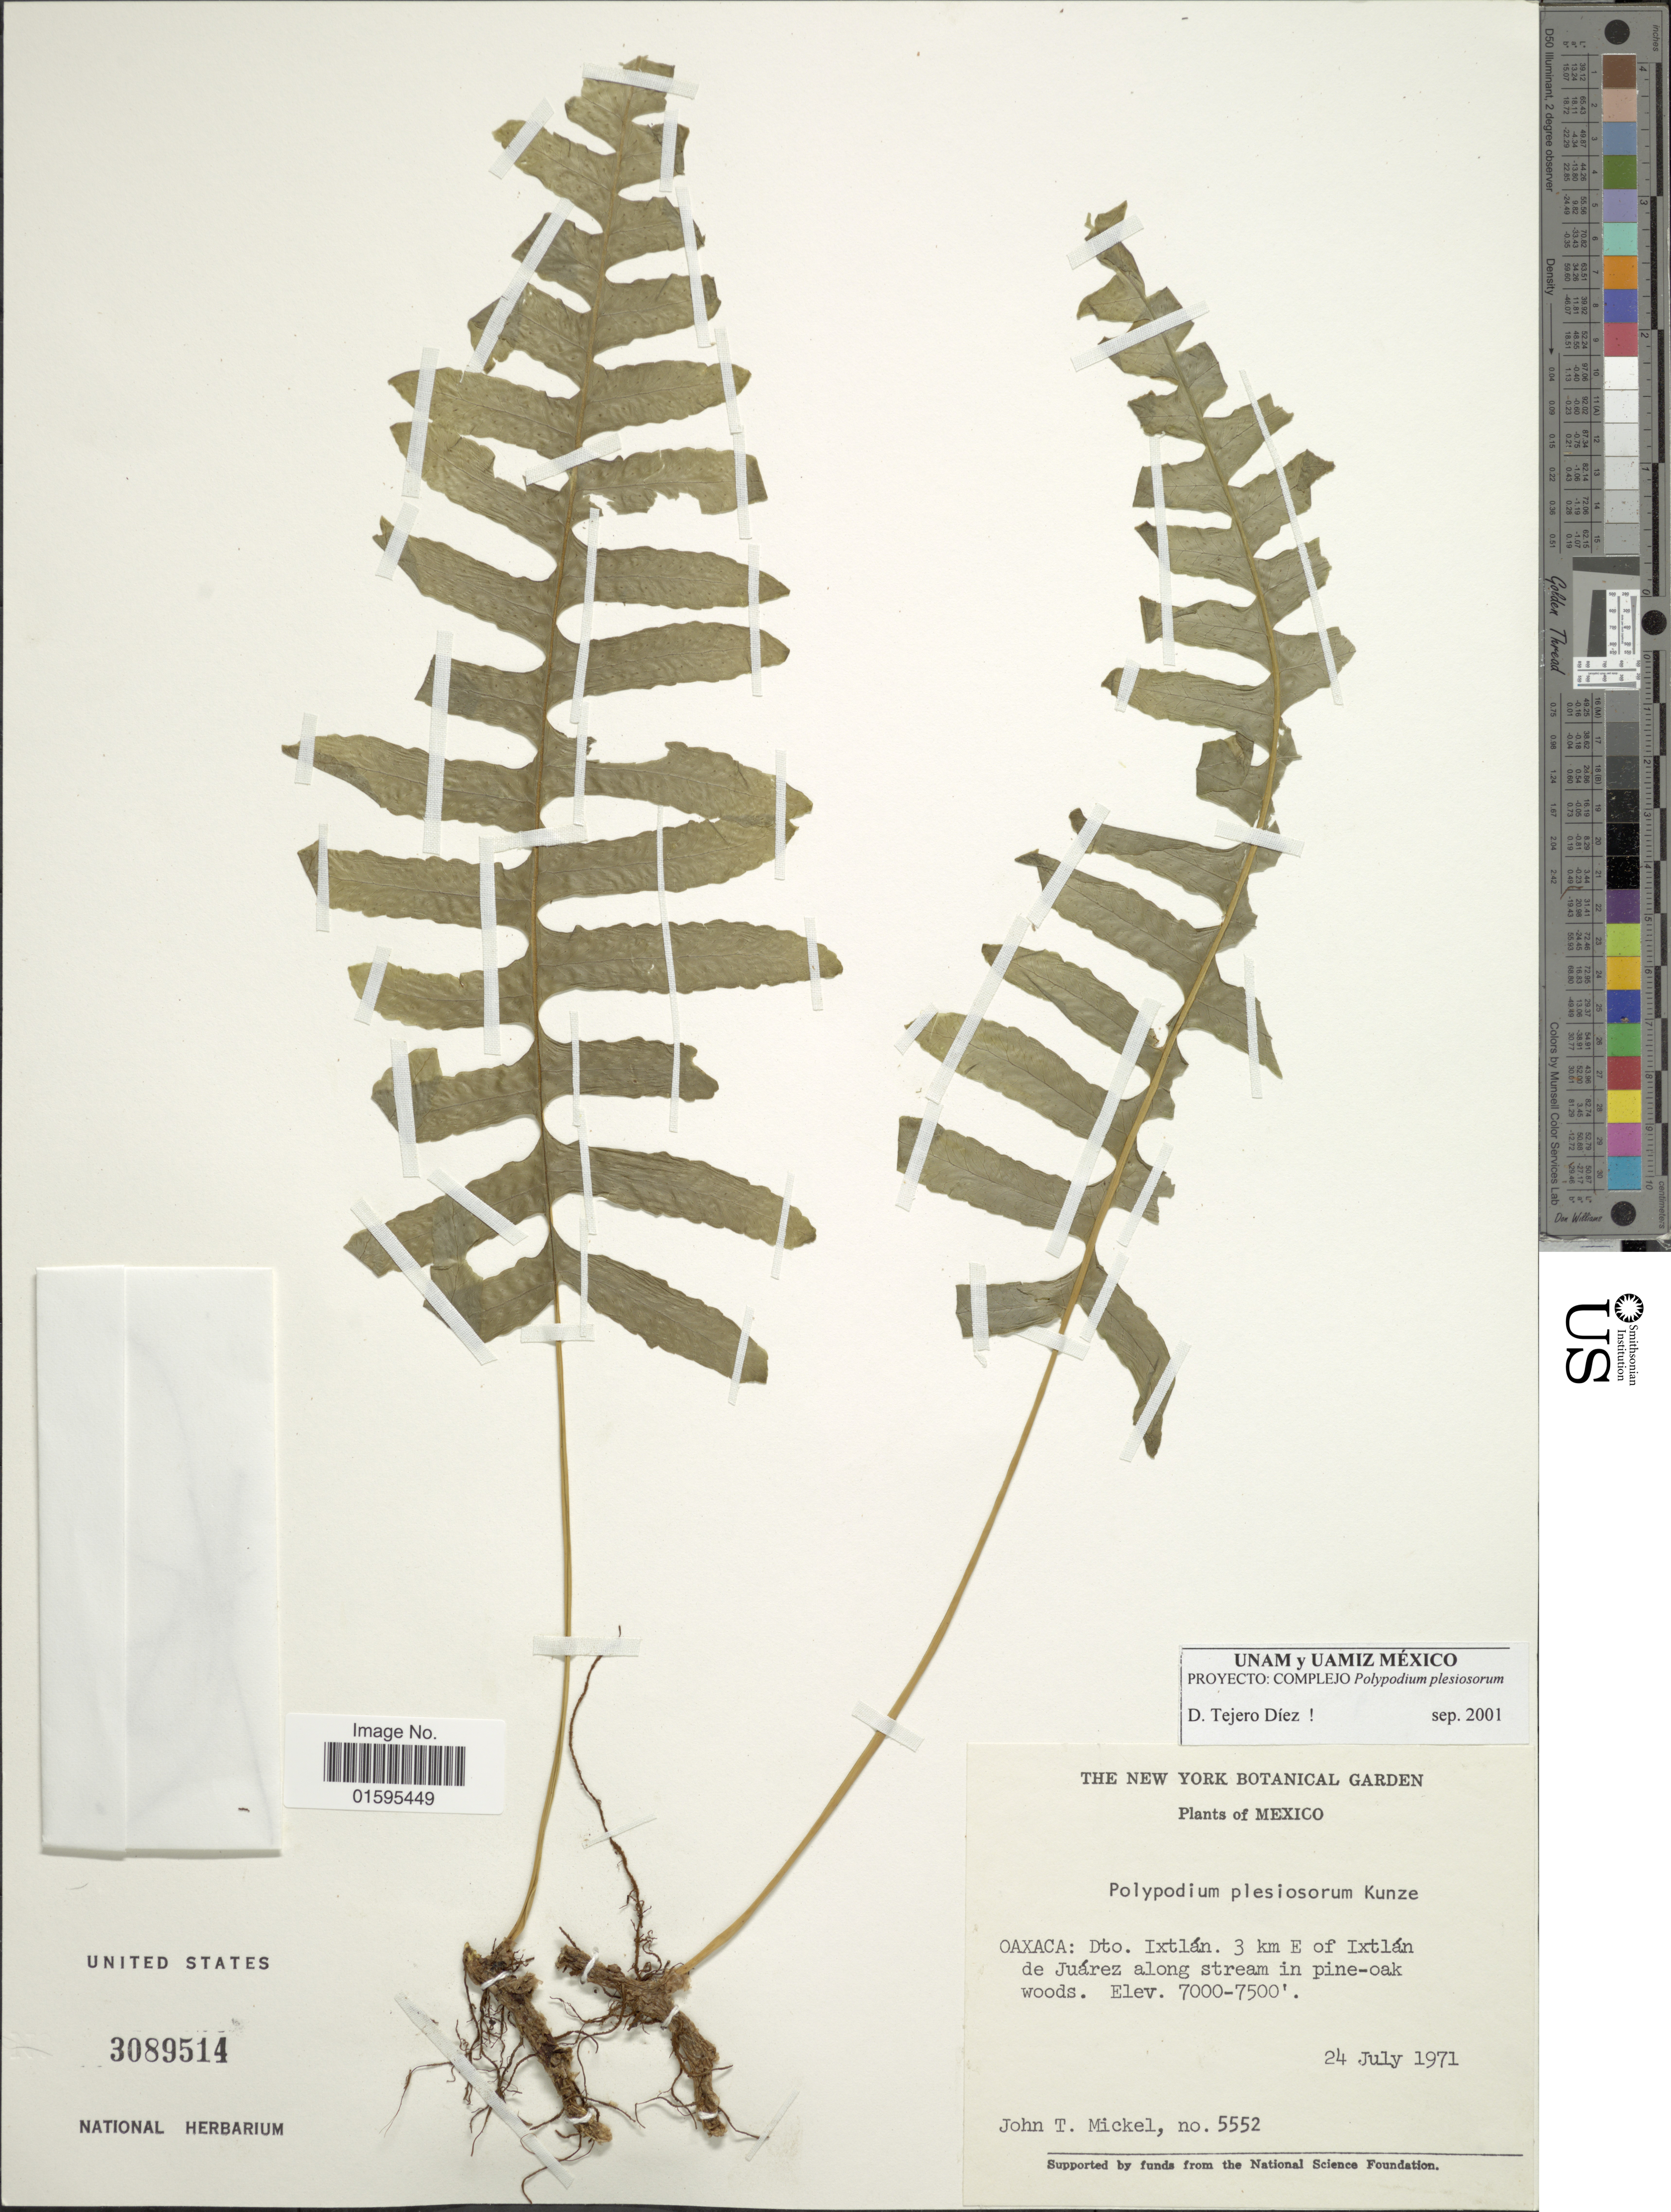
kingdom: Plantae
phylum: Tracheophyta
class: Polypodiopsida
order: Polypodiales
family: Polypodiaceae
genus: Polypodium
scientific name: Polypodium plesiosorum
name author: Kunze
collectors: J. T. Mickel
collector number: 5552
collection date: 1971-07-24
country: Mexico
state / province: Oaxaca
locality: Dto. Ixtlán, 3 km E of Ixtlán de Juárez along stream in pine-oak woods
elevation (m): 2134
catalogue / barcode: US 3089514